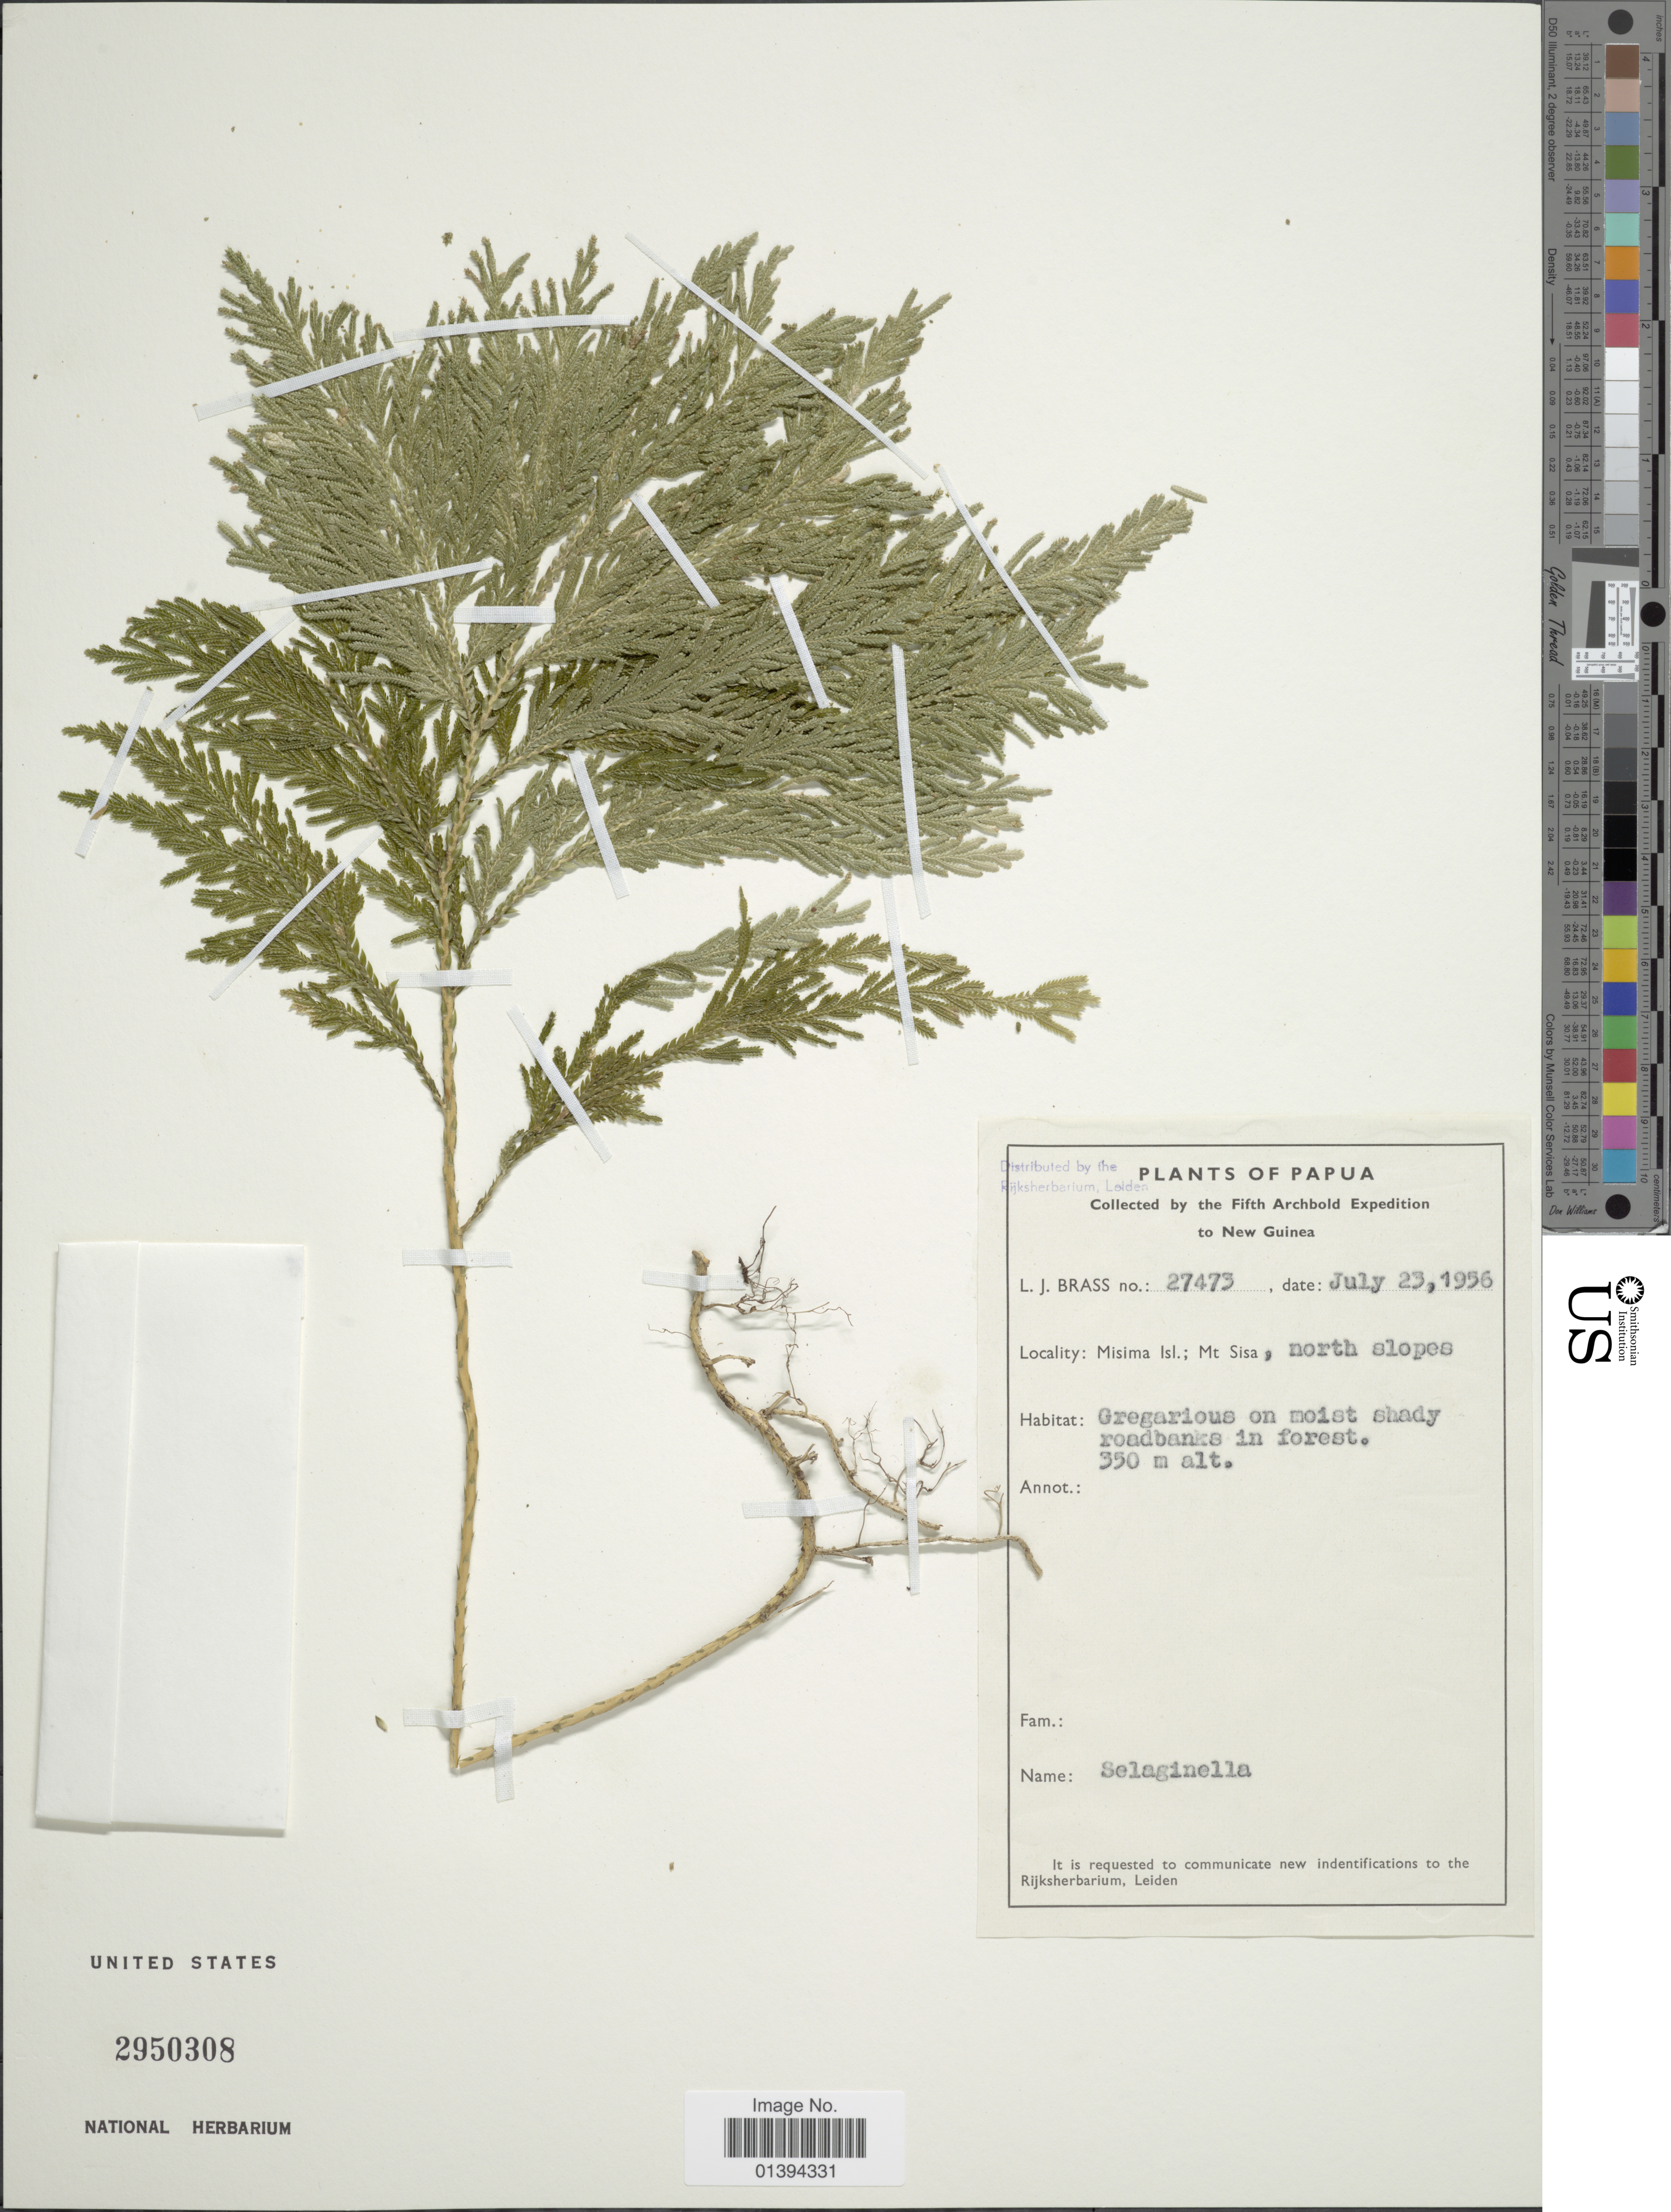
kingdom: Plantae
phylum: Tracheophyta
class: Lycopodiopsida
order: Selaginellales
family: Selaginellaceae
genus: Selaginella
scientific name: Selaginella sp.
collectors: L. J. Brass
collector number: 27473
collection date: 1956-07-23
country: Papua New Guinea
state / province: Milne Bay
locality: Misima Isl.; Mt. Sisa, North Slopes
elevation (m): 350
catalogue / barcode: US 2950308